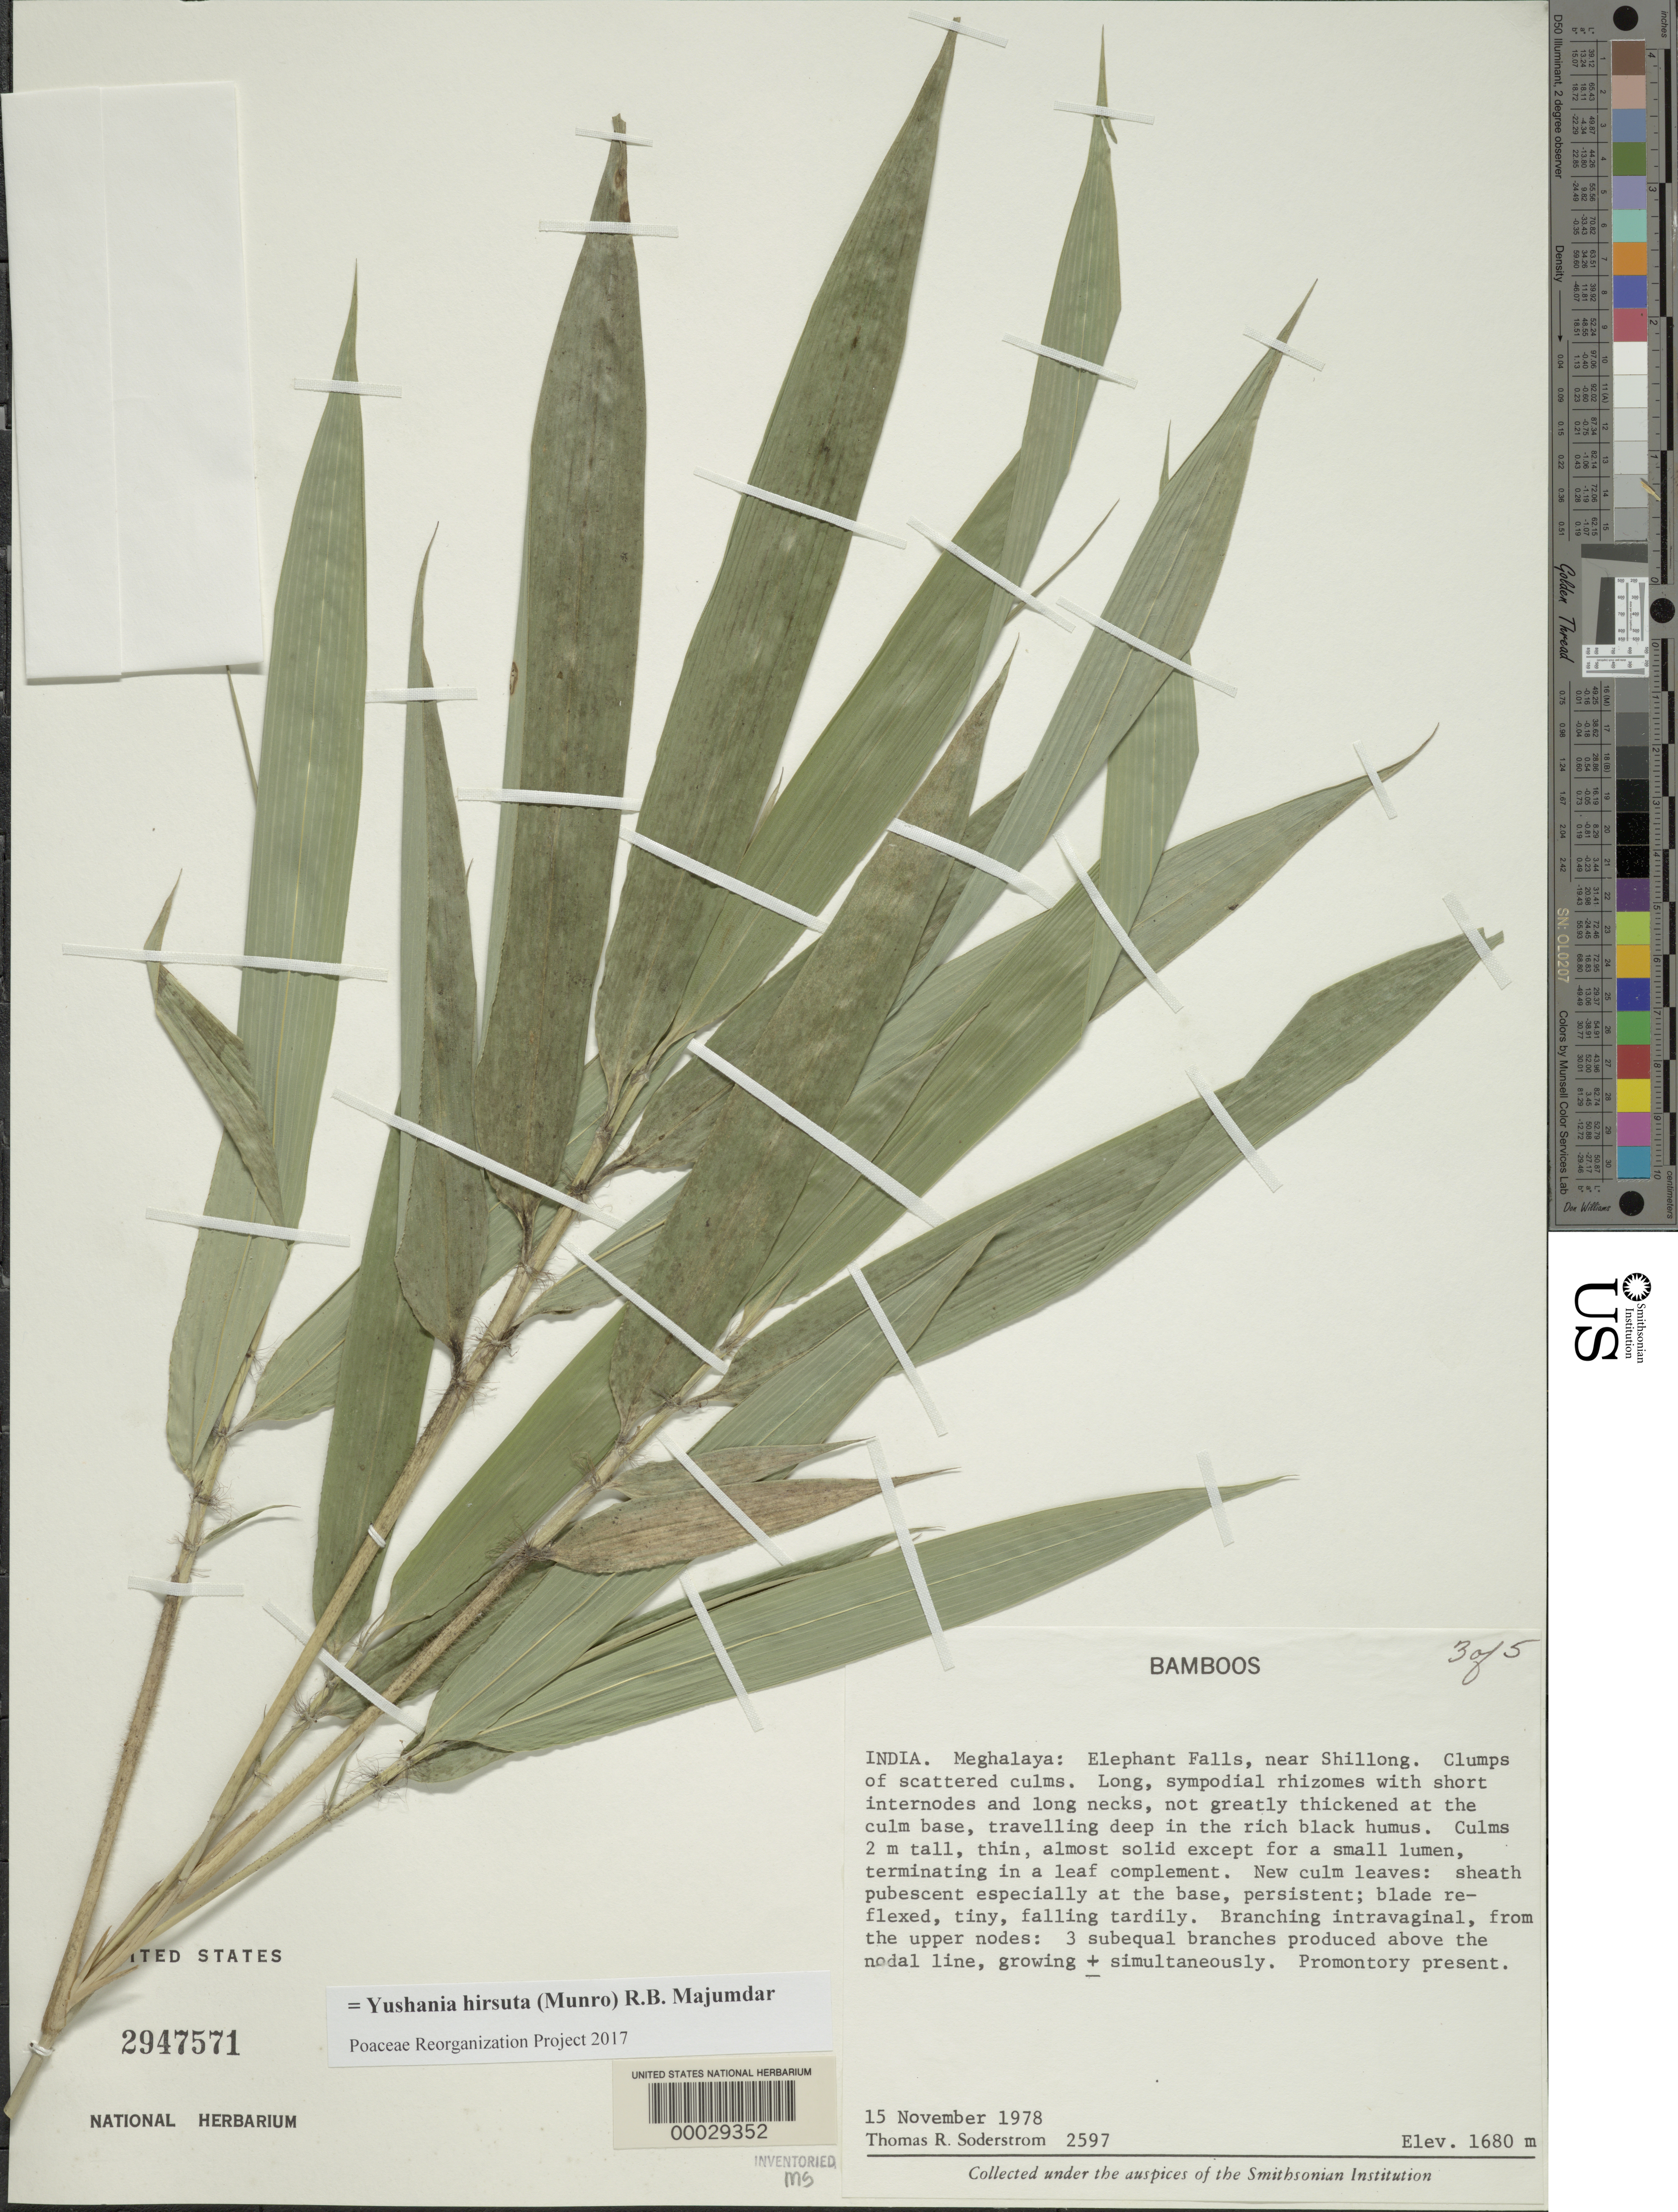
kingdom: Plantae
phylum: Tracheophyta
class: Liliopsida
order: Poales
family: Poaceae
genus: Yushania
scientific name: Yushania hirsuta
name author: (Munro) R.B. Majumdar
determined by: Poaceae Reorganization Project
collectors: T. R. Soderstrom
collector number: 2597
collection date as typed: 15 Nov 1978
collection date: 1978-11-15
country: India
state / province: Meghalaya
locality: Meghalaya, elephant falls, near shillong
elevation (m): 1680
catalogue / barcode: US 2947571